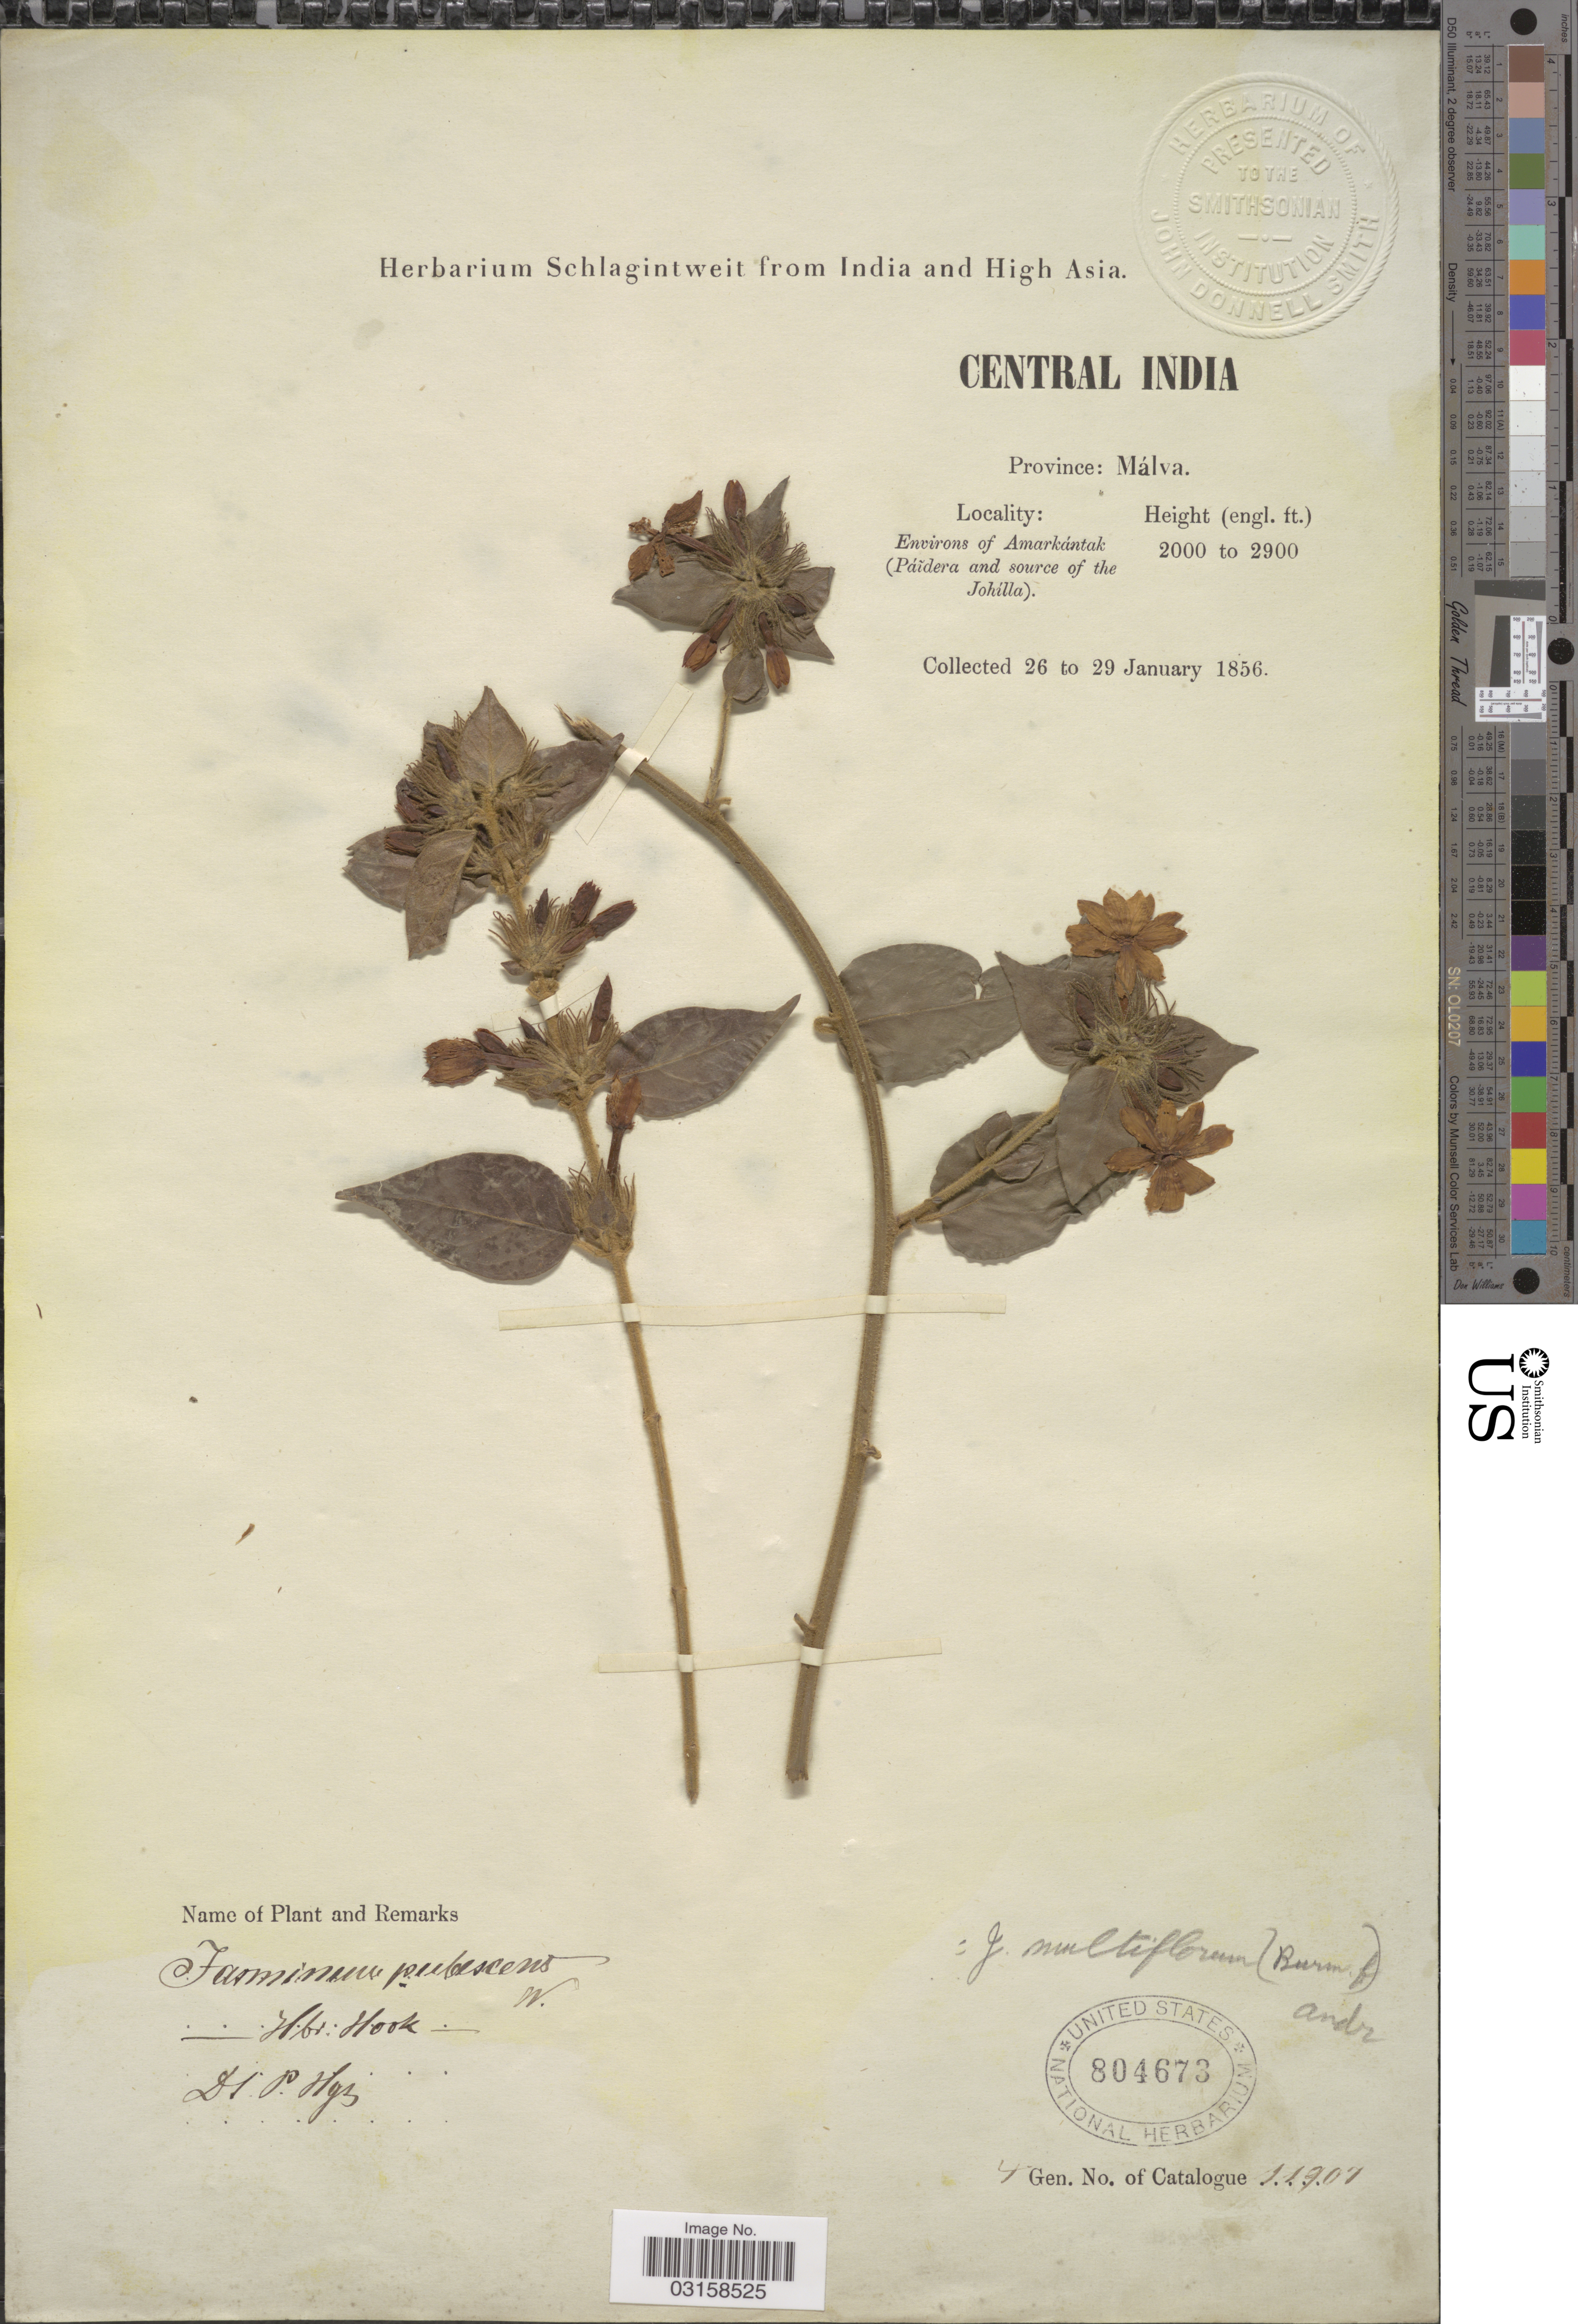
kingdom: Plantae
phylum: Tracheophyta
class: Magnoliopsida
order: Lamiales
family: Oleaceae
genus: Jasminum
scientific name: Jasminum multiflorum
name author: (Burm. f.) Andrews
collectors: ex herb. Schlagintweit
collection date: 1856-01-26/1856-01-29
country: India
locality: Central India. Province: Málva. Environs of Amarkántak (Páidera and source of the Johílla).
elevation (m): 610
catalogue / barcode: US 804673